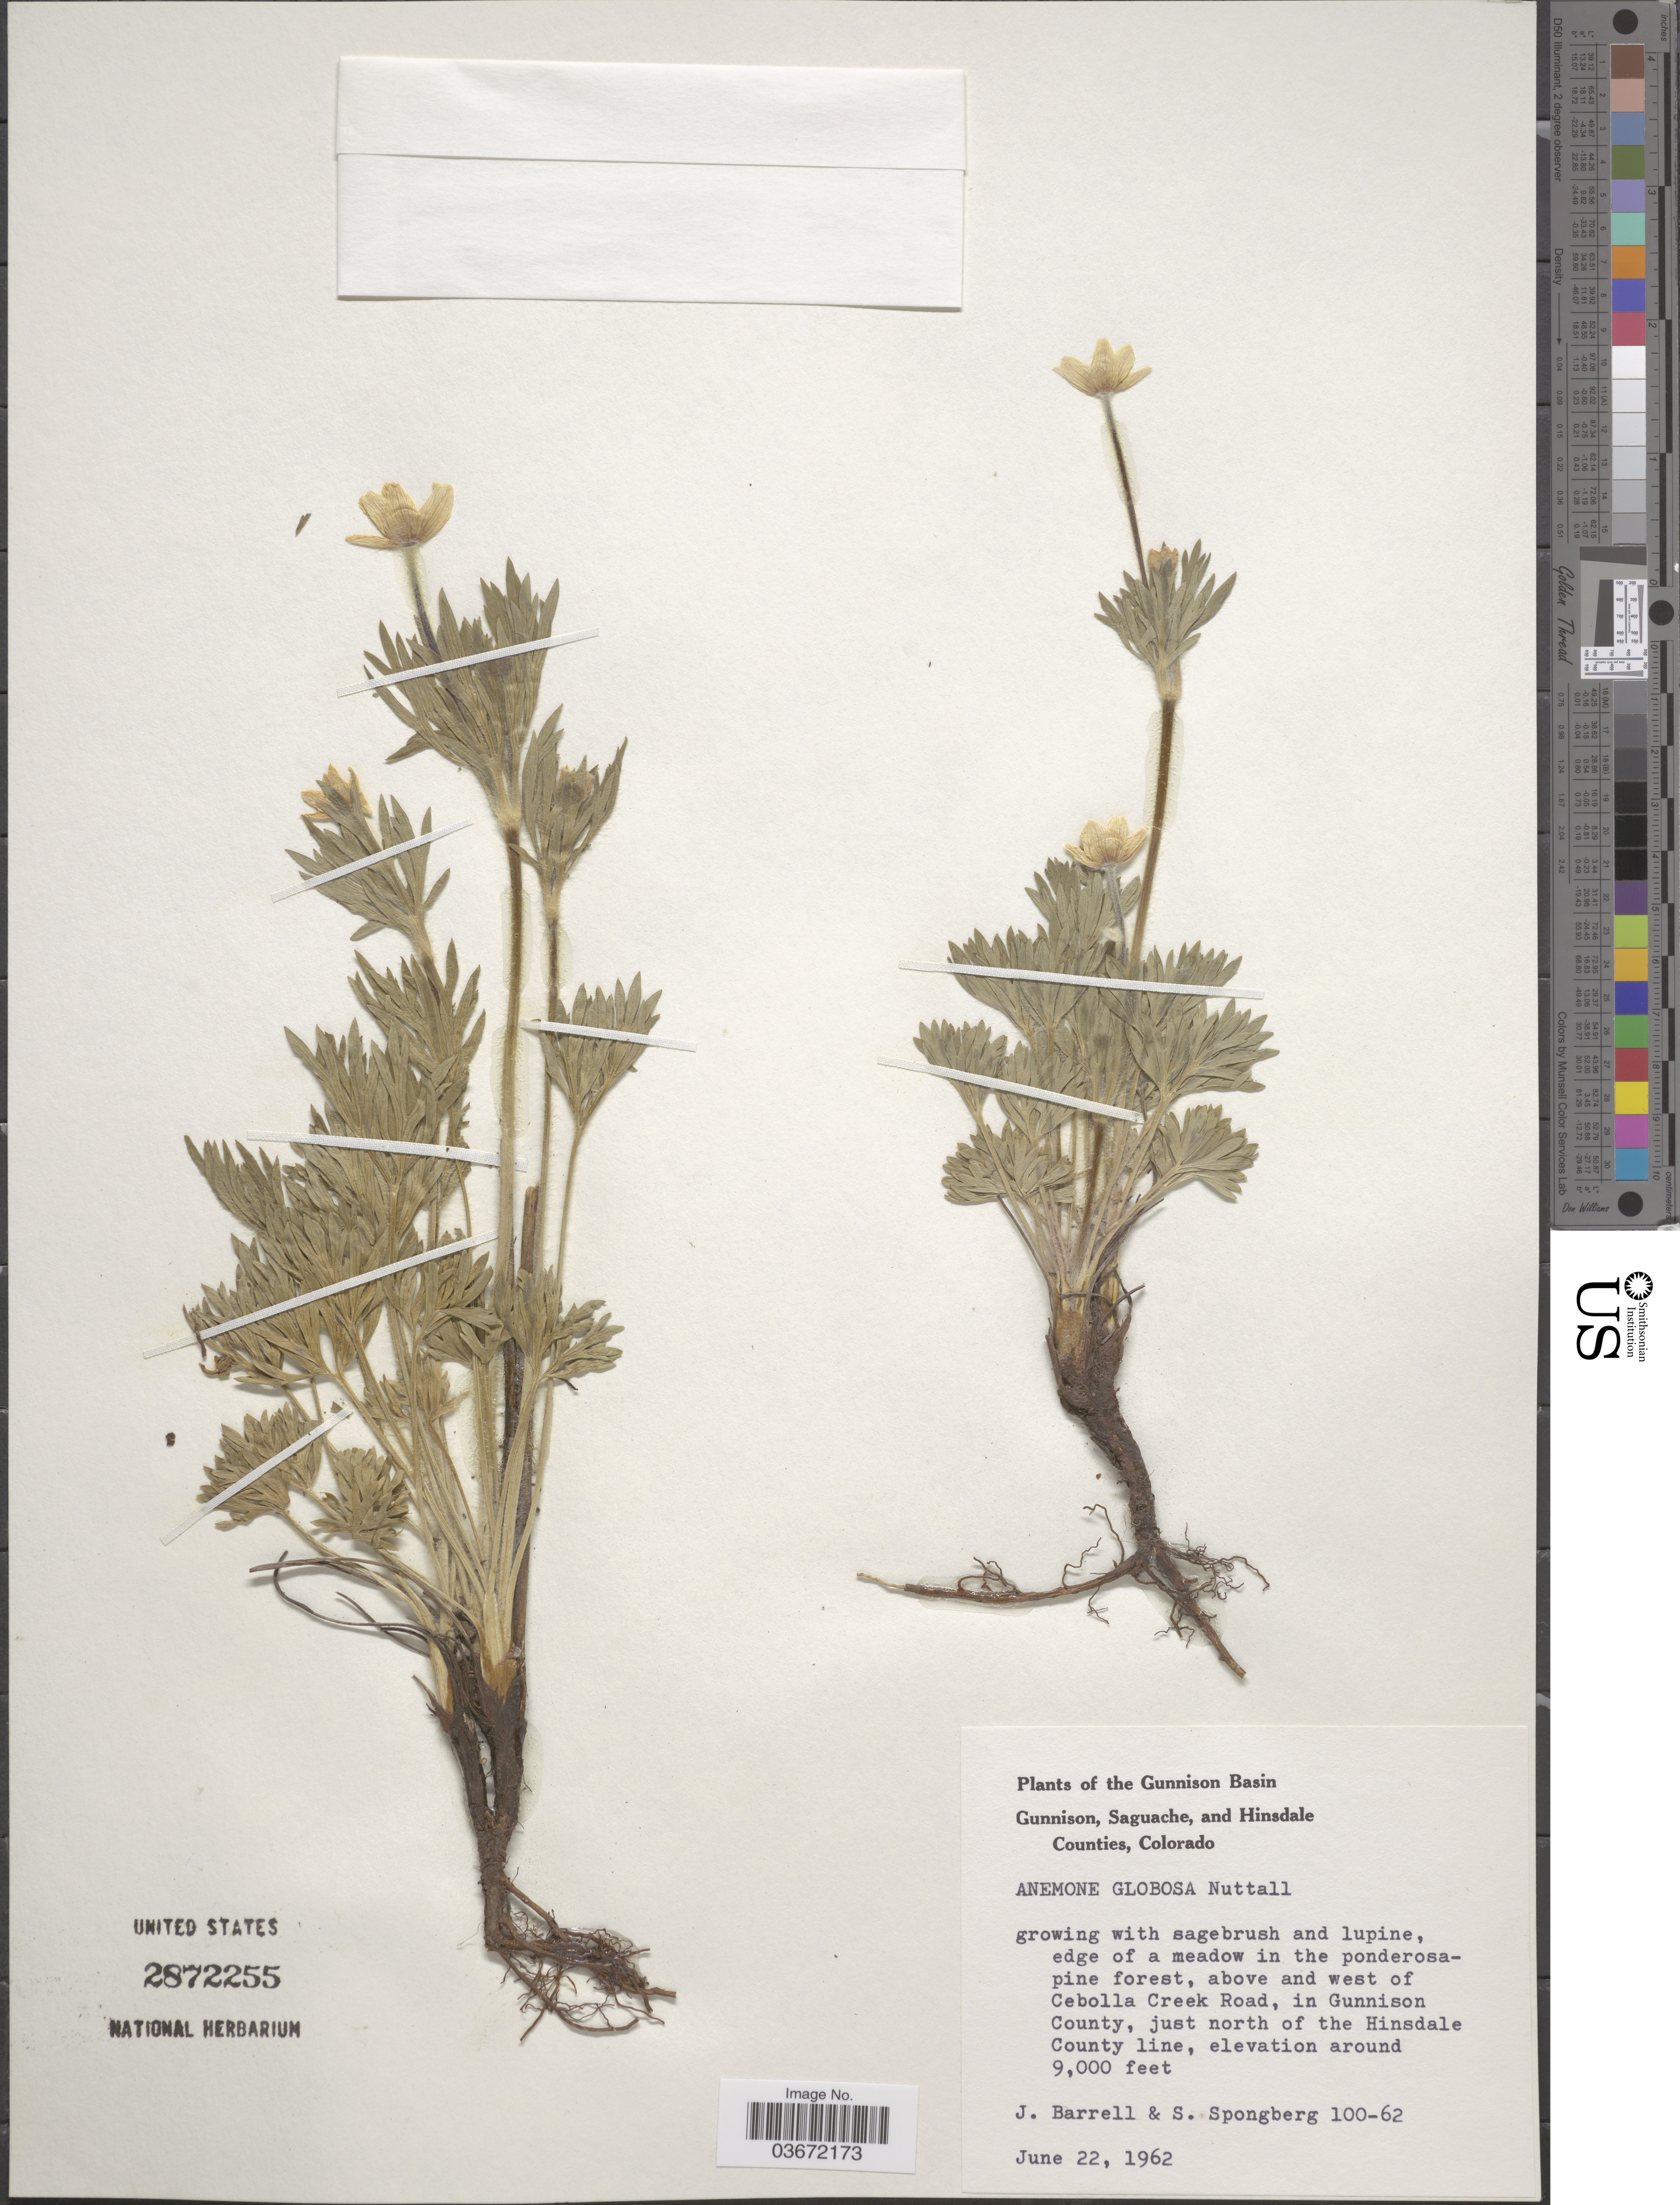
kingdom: Plantae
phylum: Tracheophyta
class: Magnoliopsida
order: Ranunculales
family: Ranunculaceae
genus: Anemone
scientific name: Anemone globosa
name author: (Torr. & A. Gray) Nutt. ex A. Heller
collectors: J. Barrell & S. A.Spongberg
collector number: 100-62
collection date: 1962-06-22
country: United States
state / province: Colorado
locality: The Gunnison Basin. Above and west of Cebolla Creek Road, in Gunnison County, just north of the Hinsdale County line.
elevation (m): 2743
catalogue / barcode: US 2872255